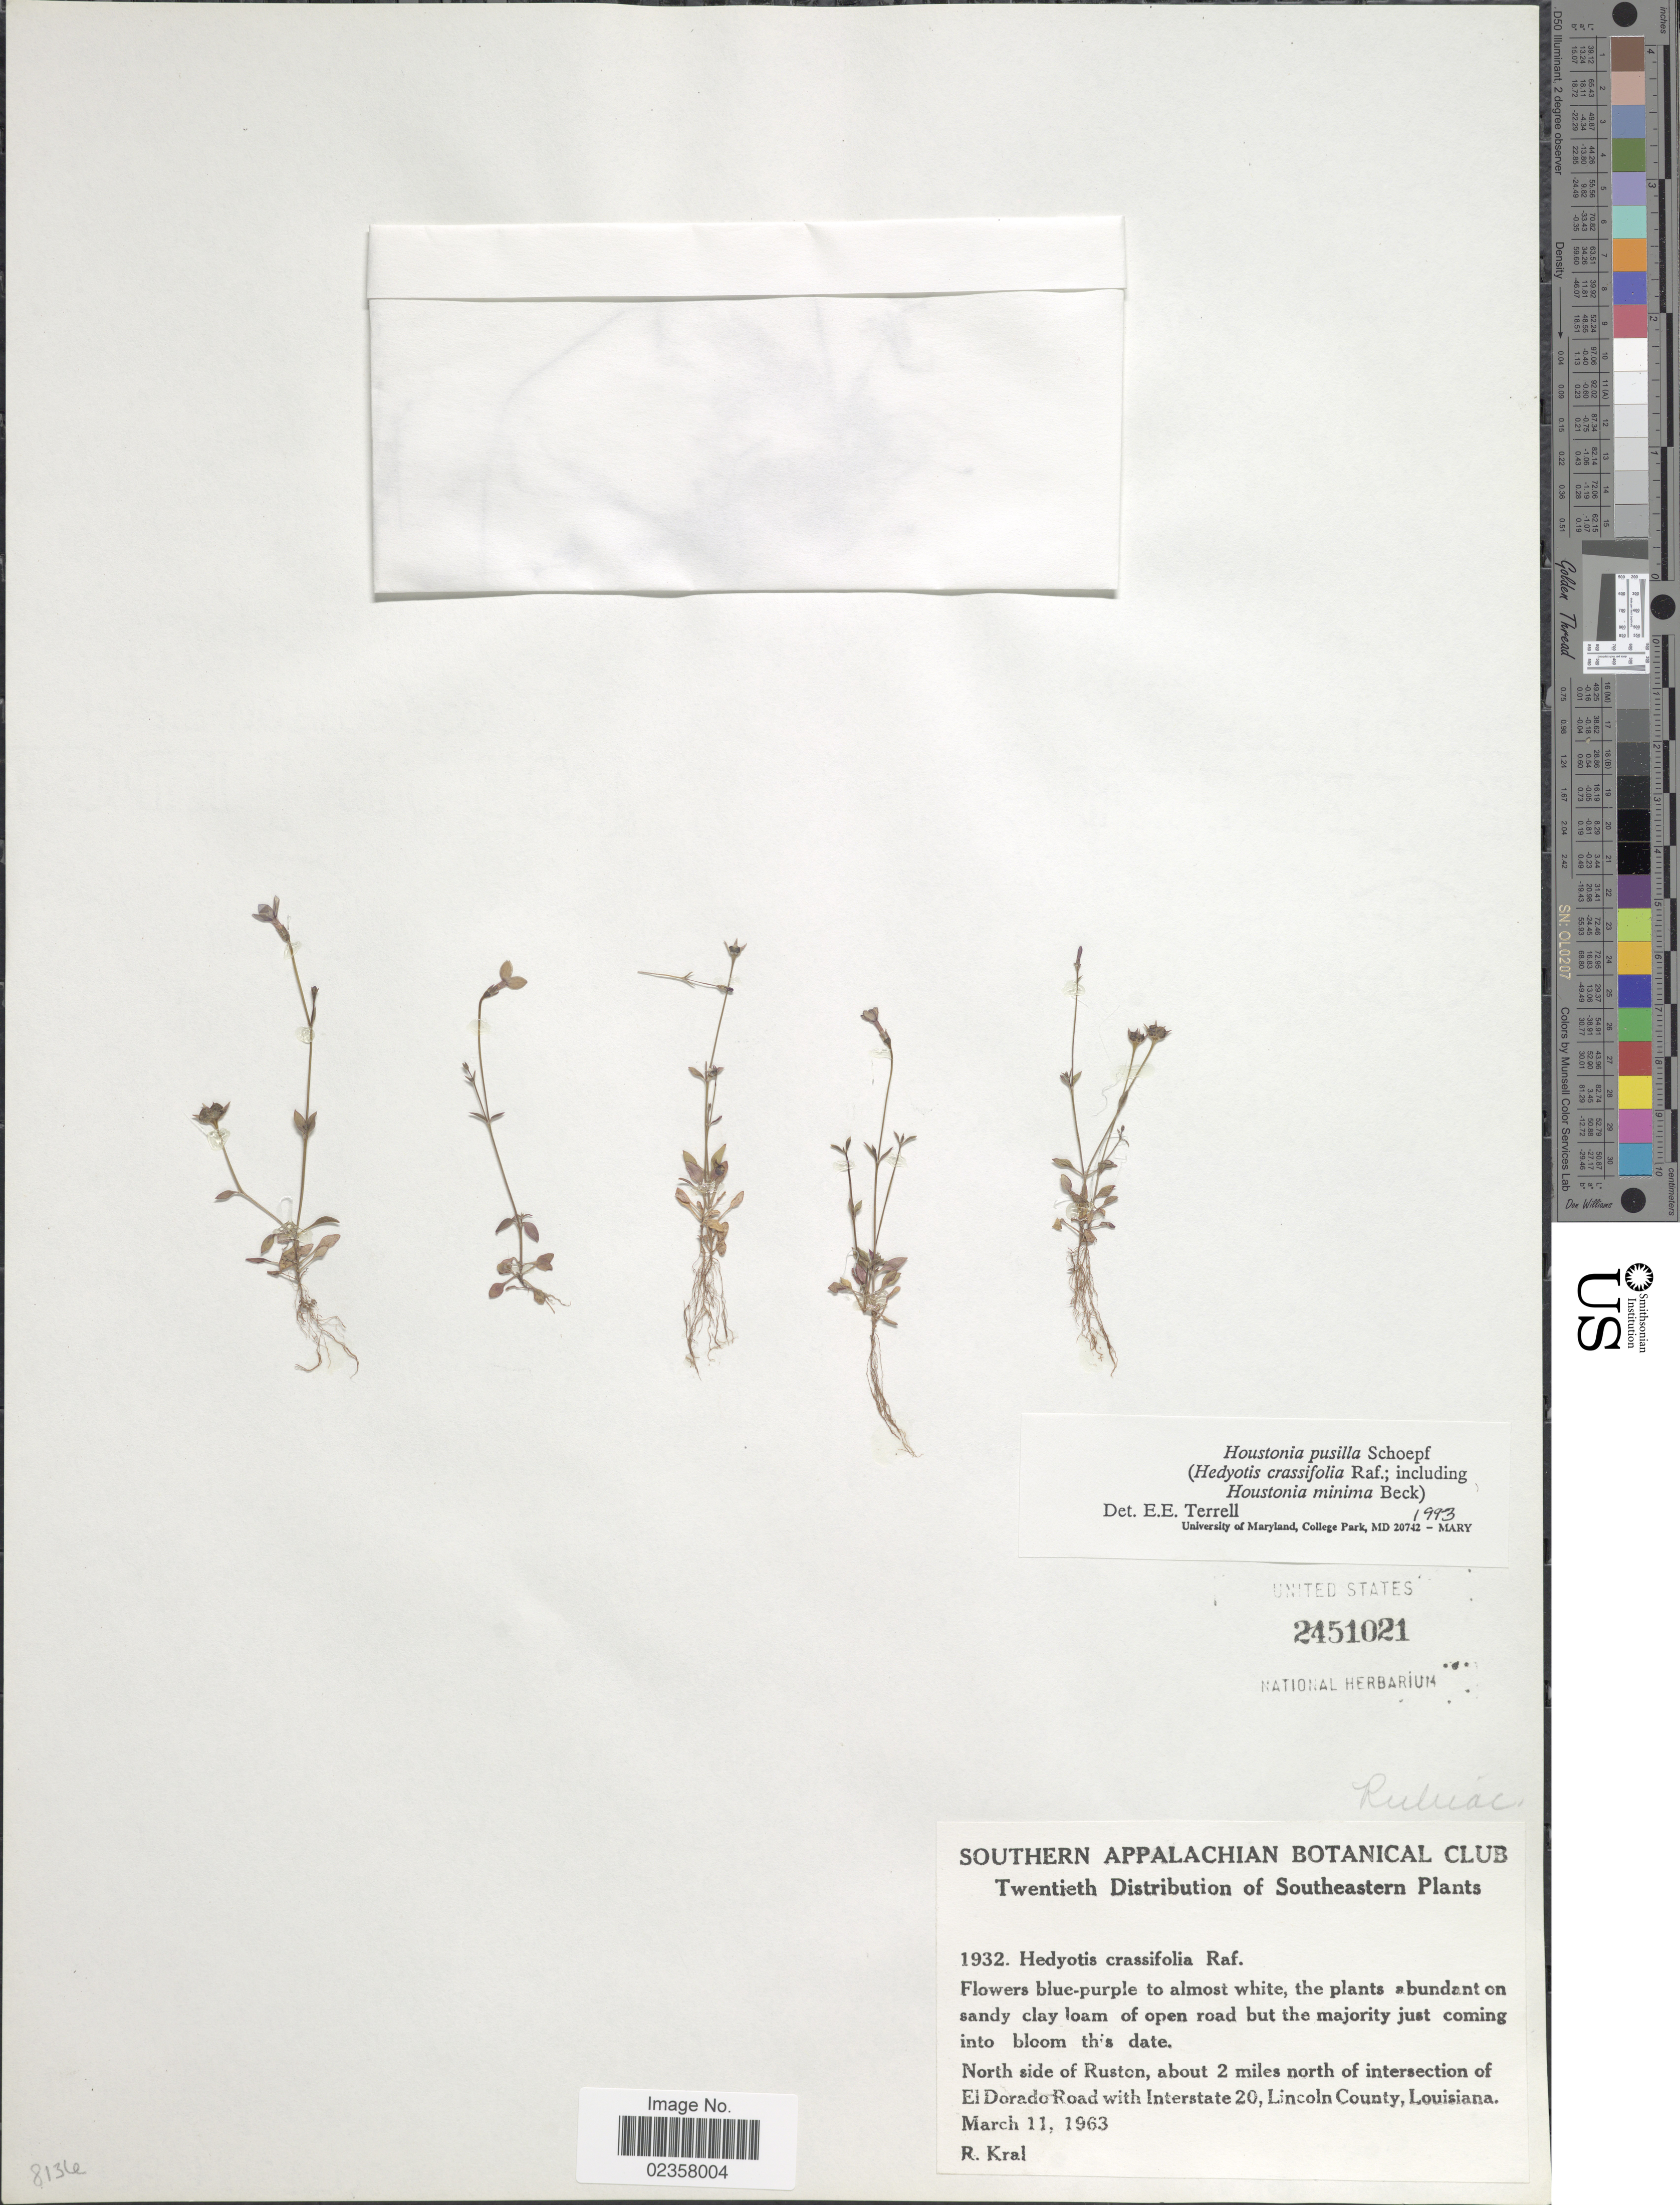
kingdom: Plantae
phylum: Tracheophyta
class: Magnoliopsida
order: Gentianales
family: Rubiaceae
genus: Houstonia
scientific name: Houstonia pusilla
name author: Schoepf.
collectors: R. Kral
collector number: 1932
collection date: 1963-03-11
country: United States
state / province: Louisiana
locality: North side of Ruston, about 2 miles north of intersection of El Dorado Road with Interstate 20, Lincoln County, Louisiana.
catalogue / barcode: US 2451021